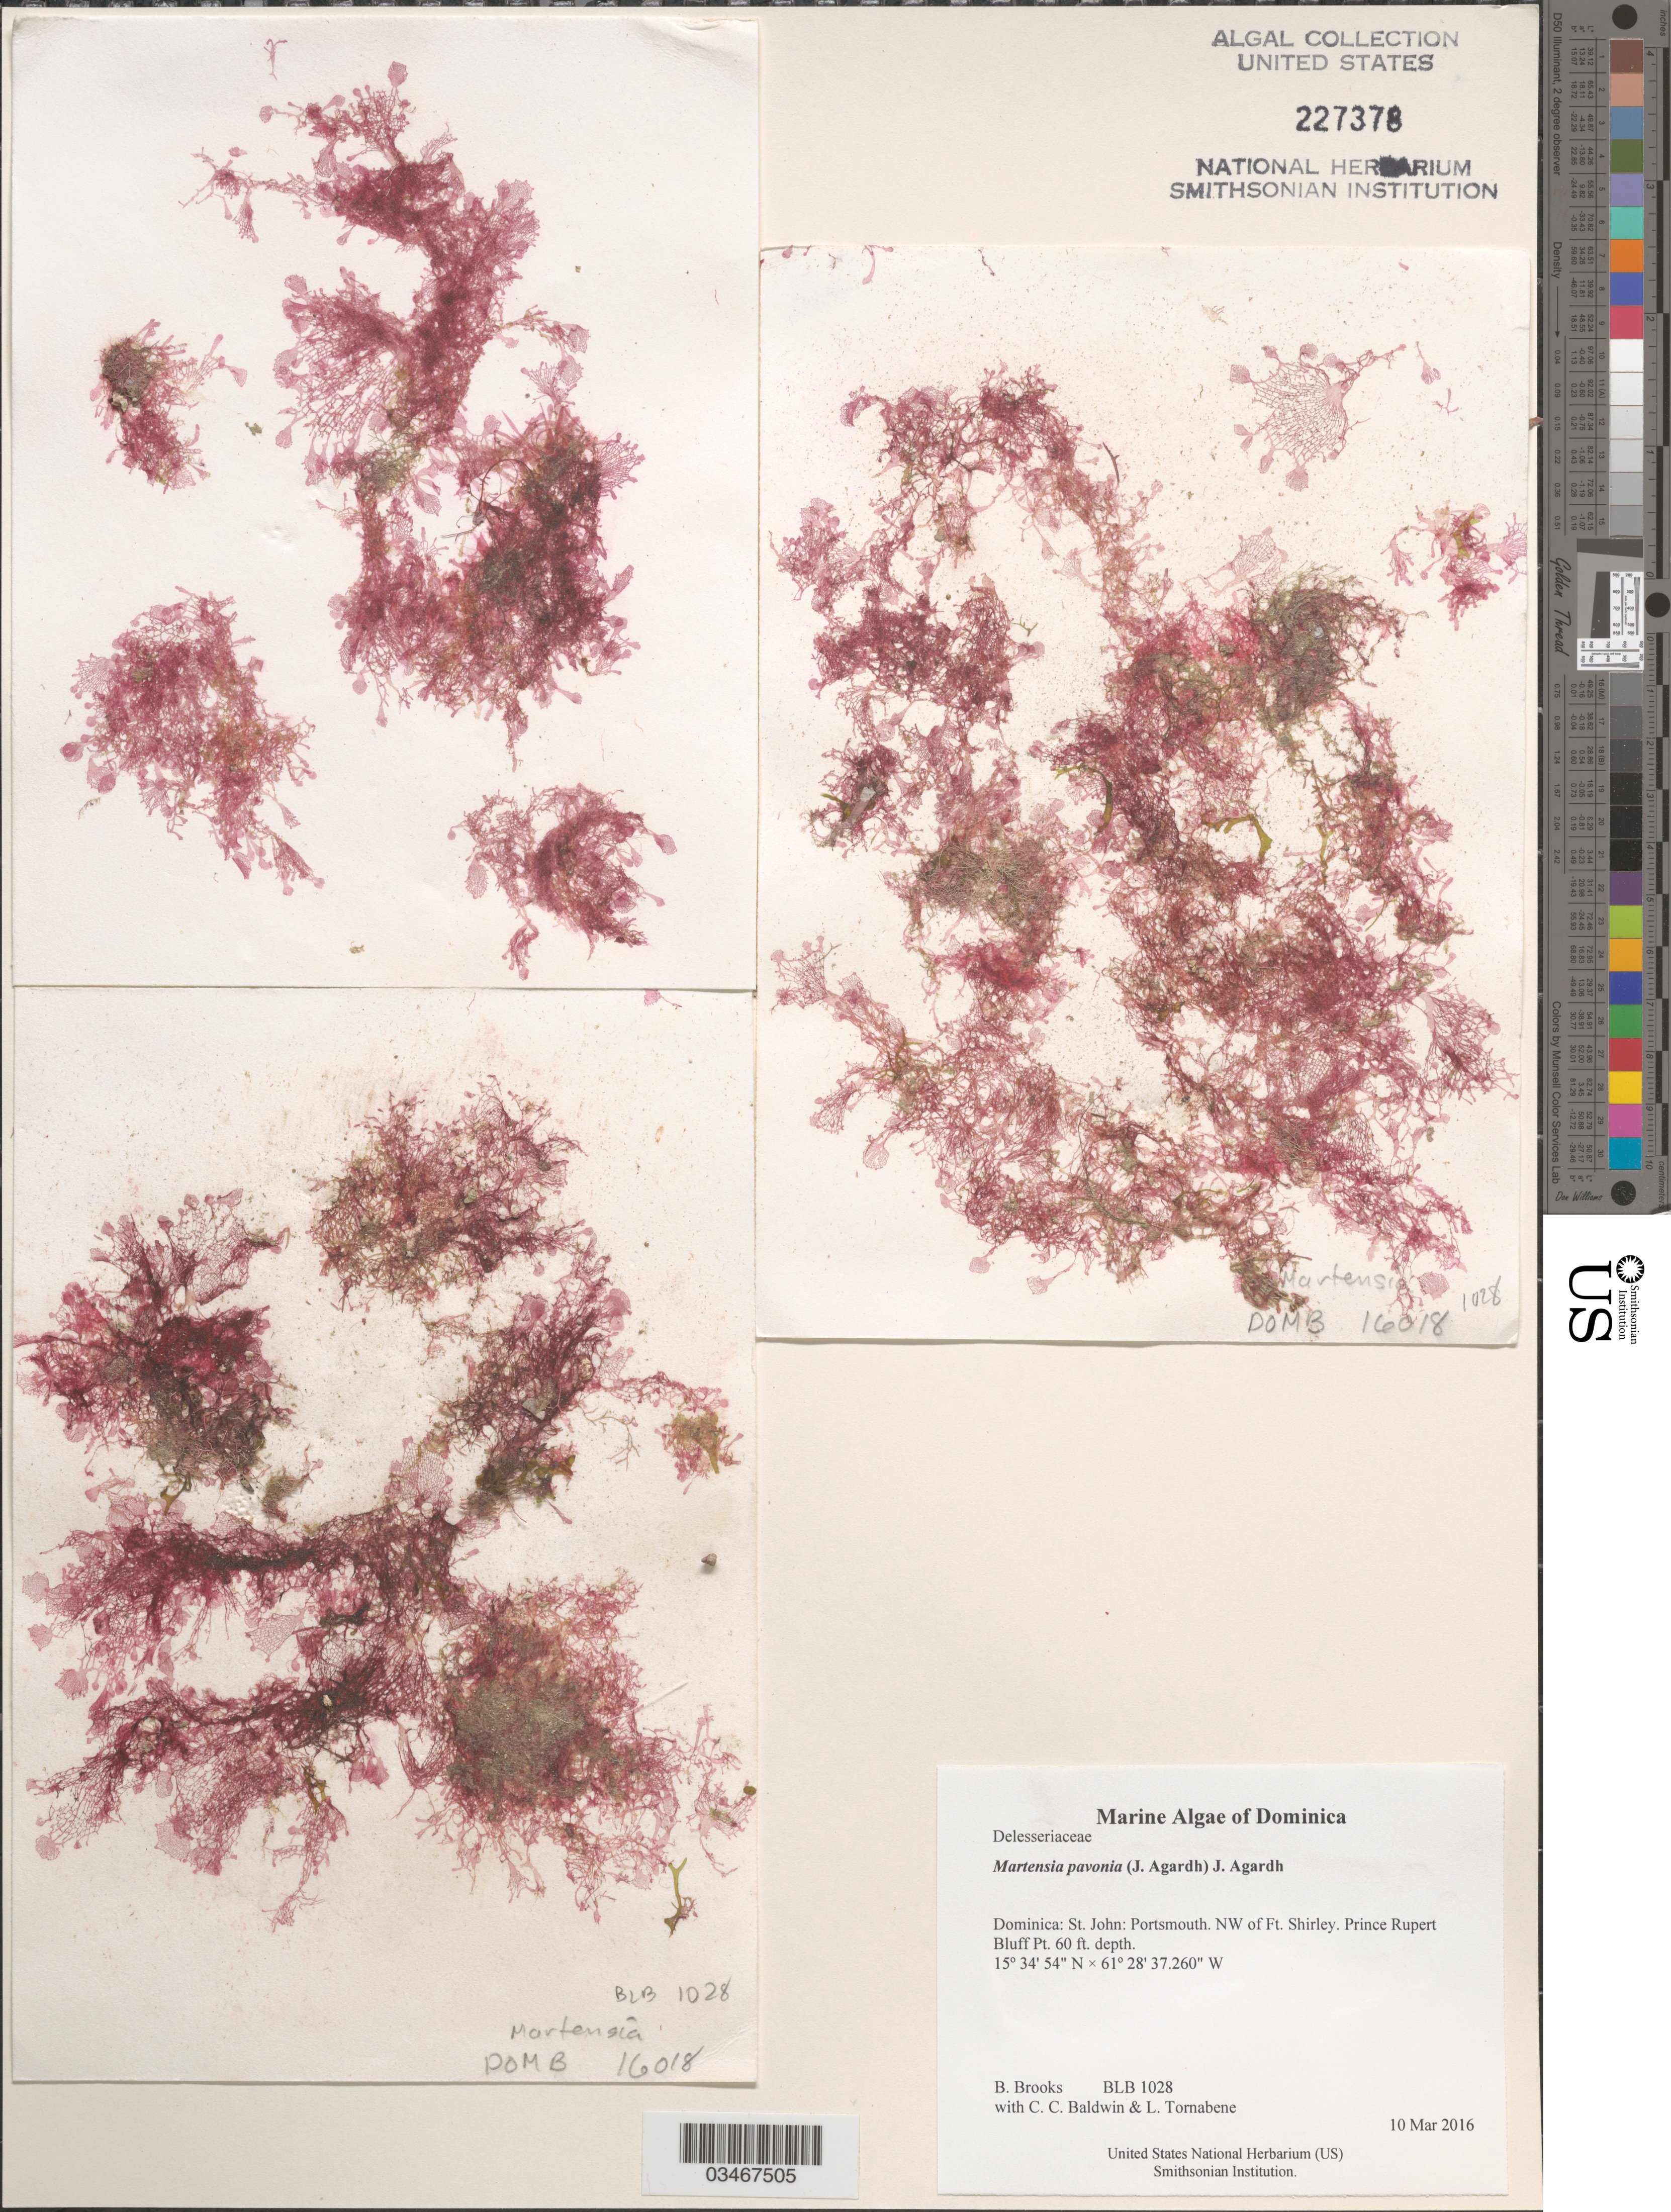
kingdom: Plantae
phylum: Rhodophyta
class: Florideophyceae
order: Ceramiales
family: Delesseriaceae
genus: Martensia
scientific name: Martensia pavonia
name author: (J. Agardh) J. Agardh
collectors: B. Brooks, C. C. Baldwin & L. Tornabene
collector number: BLB 1028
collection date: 2016-03-10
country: Dominica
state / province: St. John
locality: Portsmouth. NW of Ft. Shirley. Prince Rubert Bluff Pt.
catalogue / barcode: US 227378